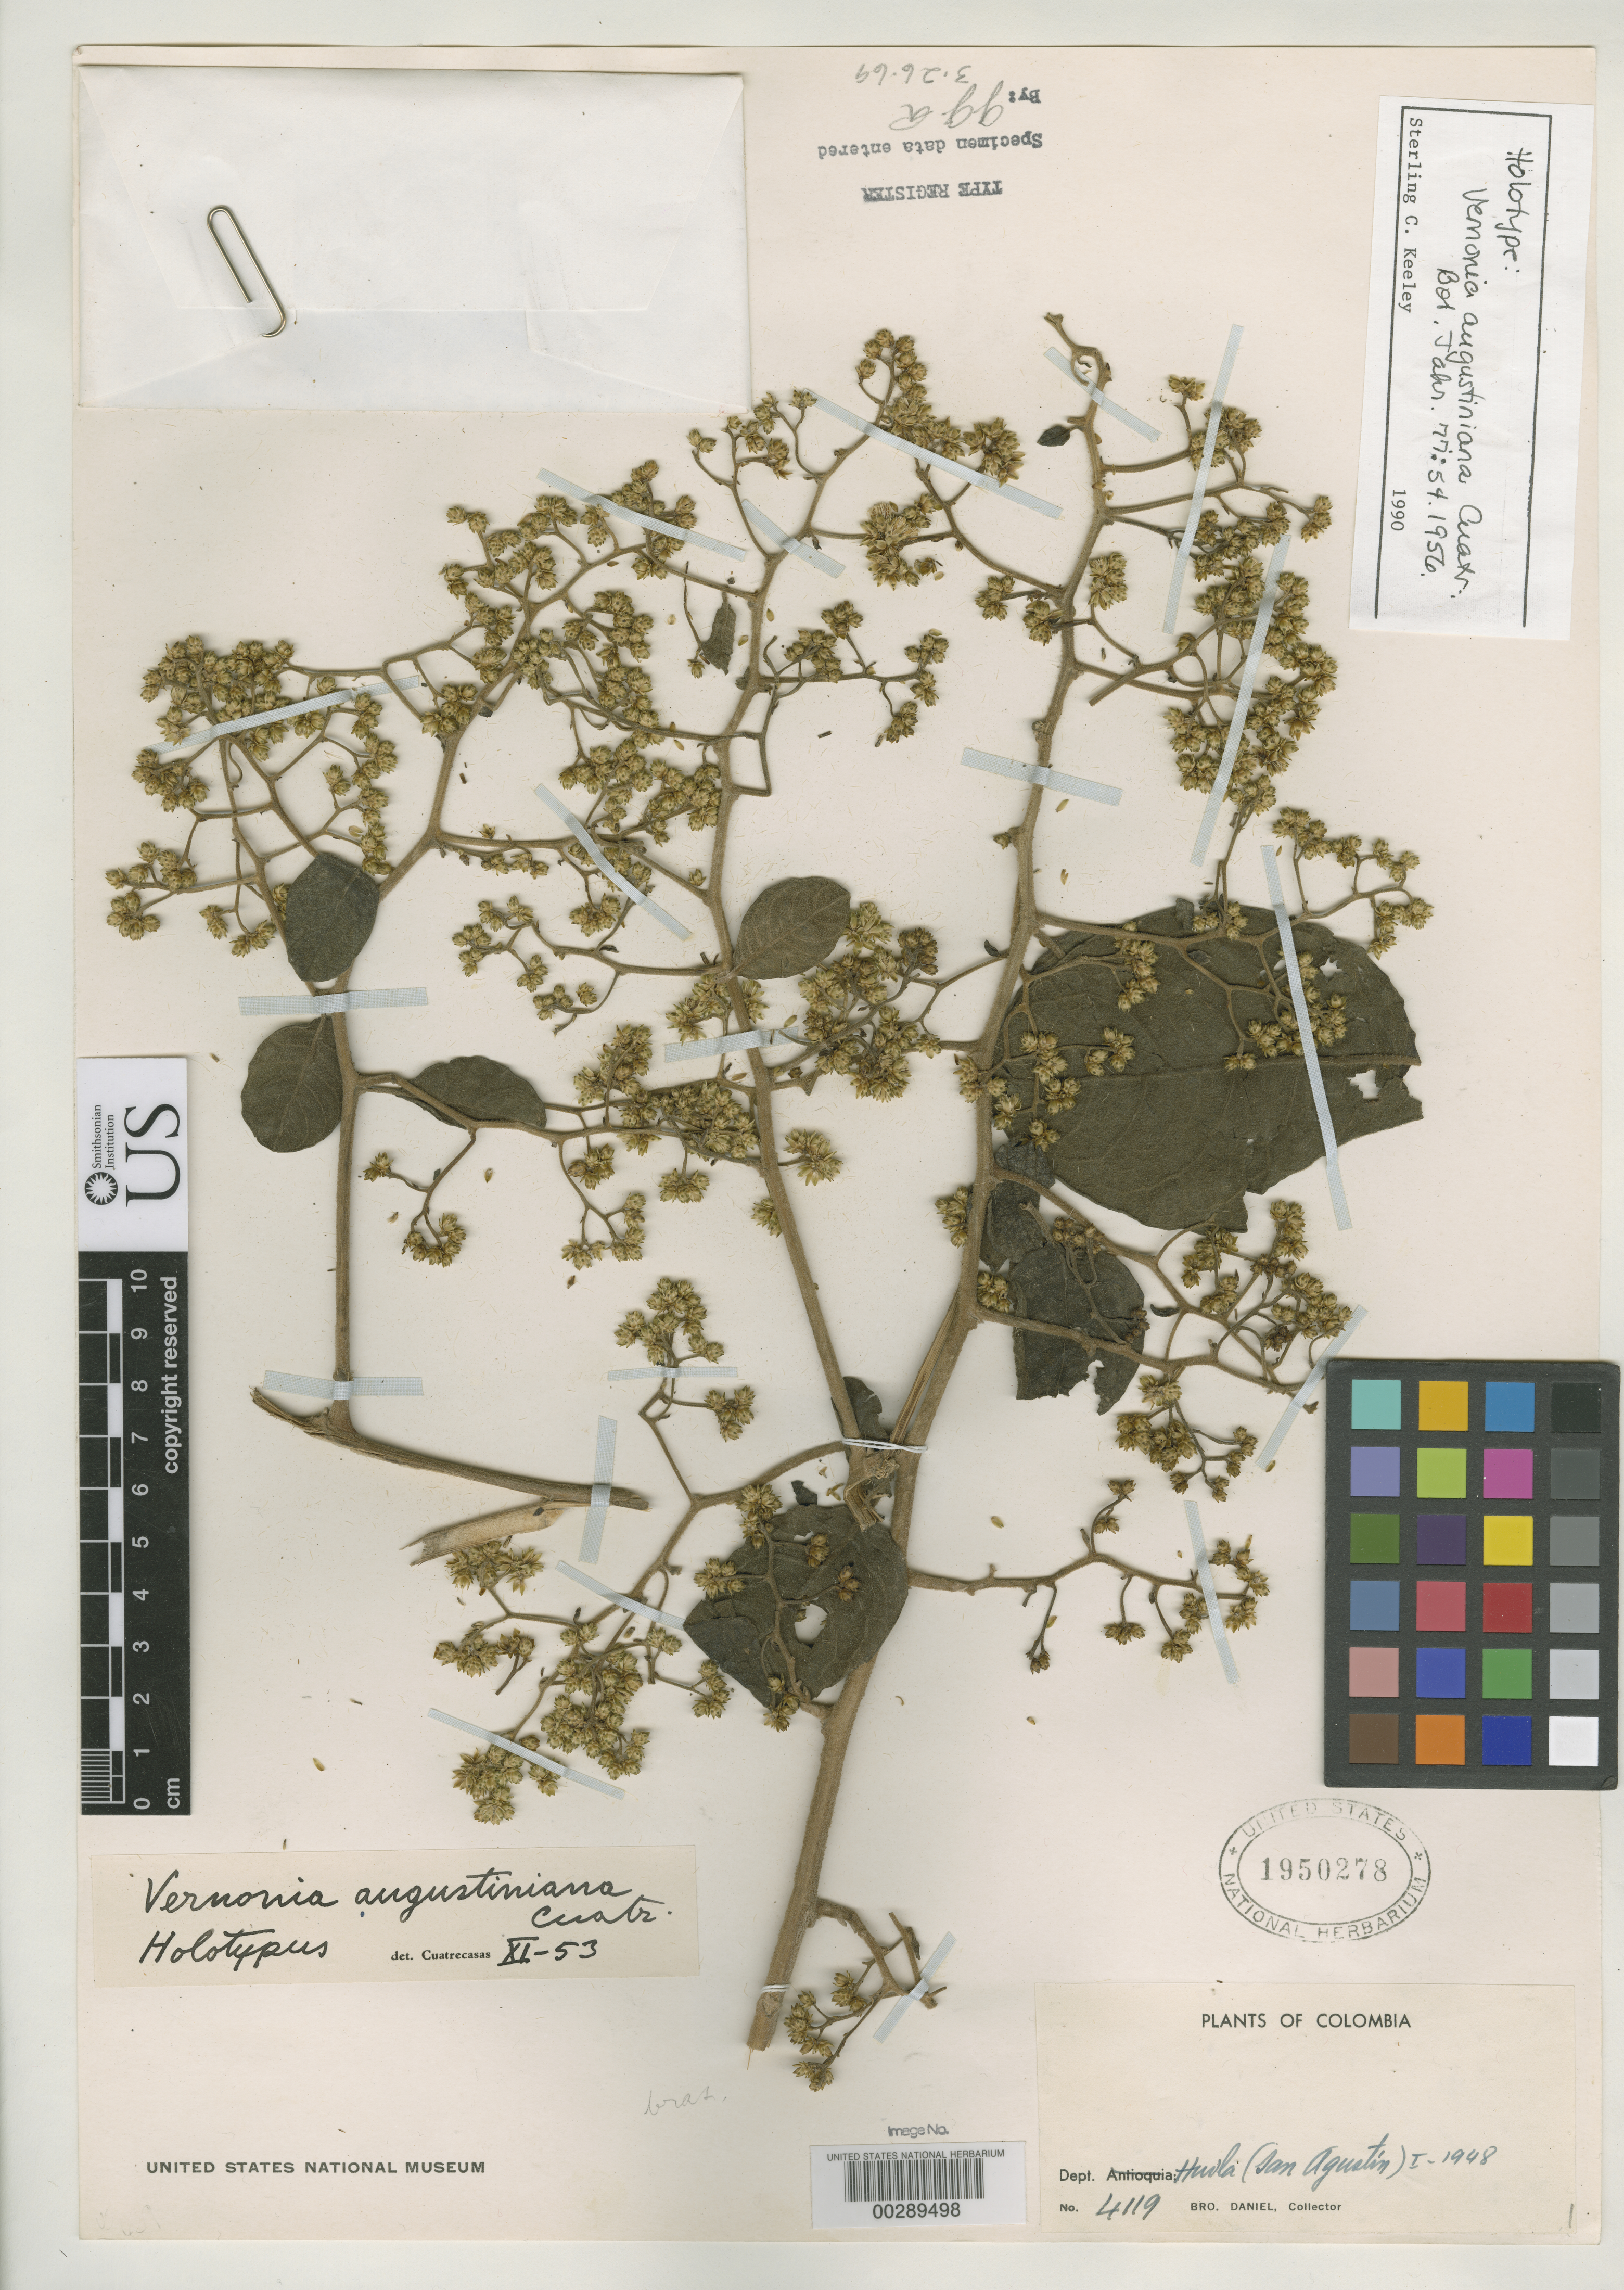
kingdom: Plantae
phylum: Tracheophyta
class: Magnoliopsida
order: Asterales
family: Asteraceae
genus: Vernonia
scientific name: Vernonia augustiniana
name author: Cuatrec.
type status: Holotype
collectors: Bro. Daniel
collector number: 4119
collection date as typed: Jan 1948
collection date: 1948-01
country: Colombia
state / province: Huila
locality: San Agustin.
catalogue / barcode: US 1950278